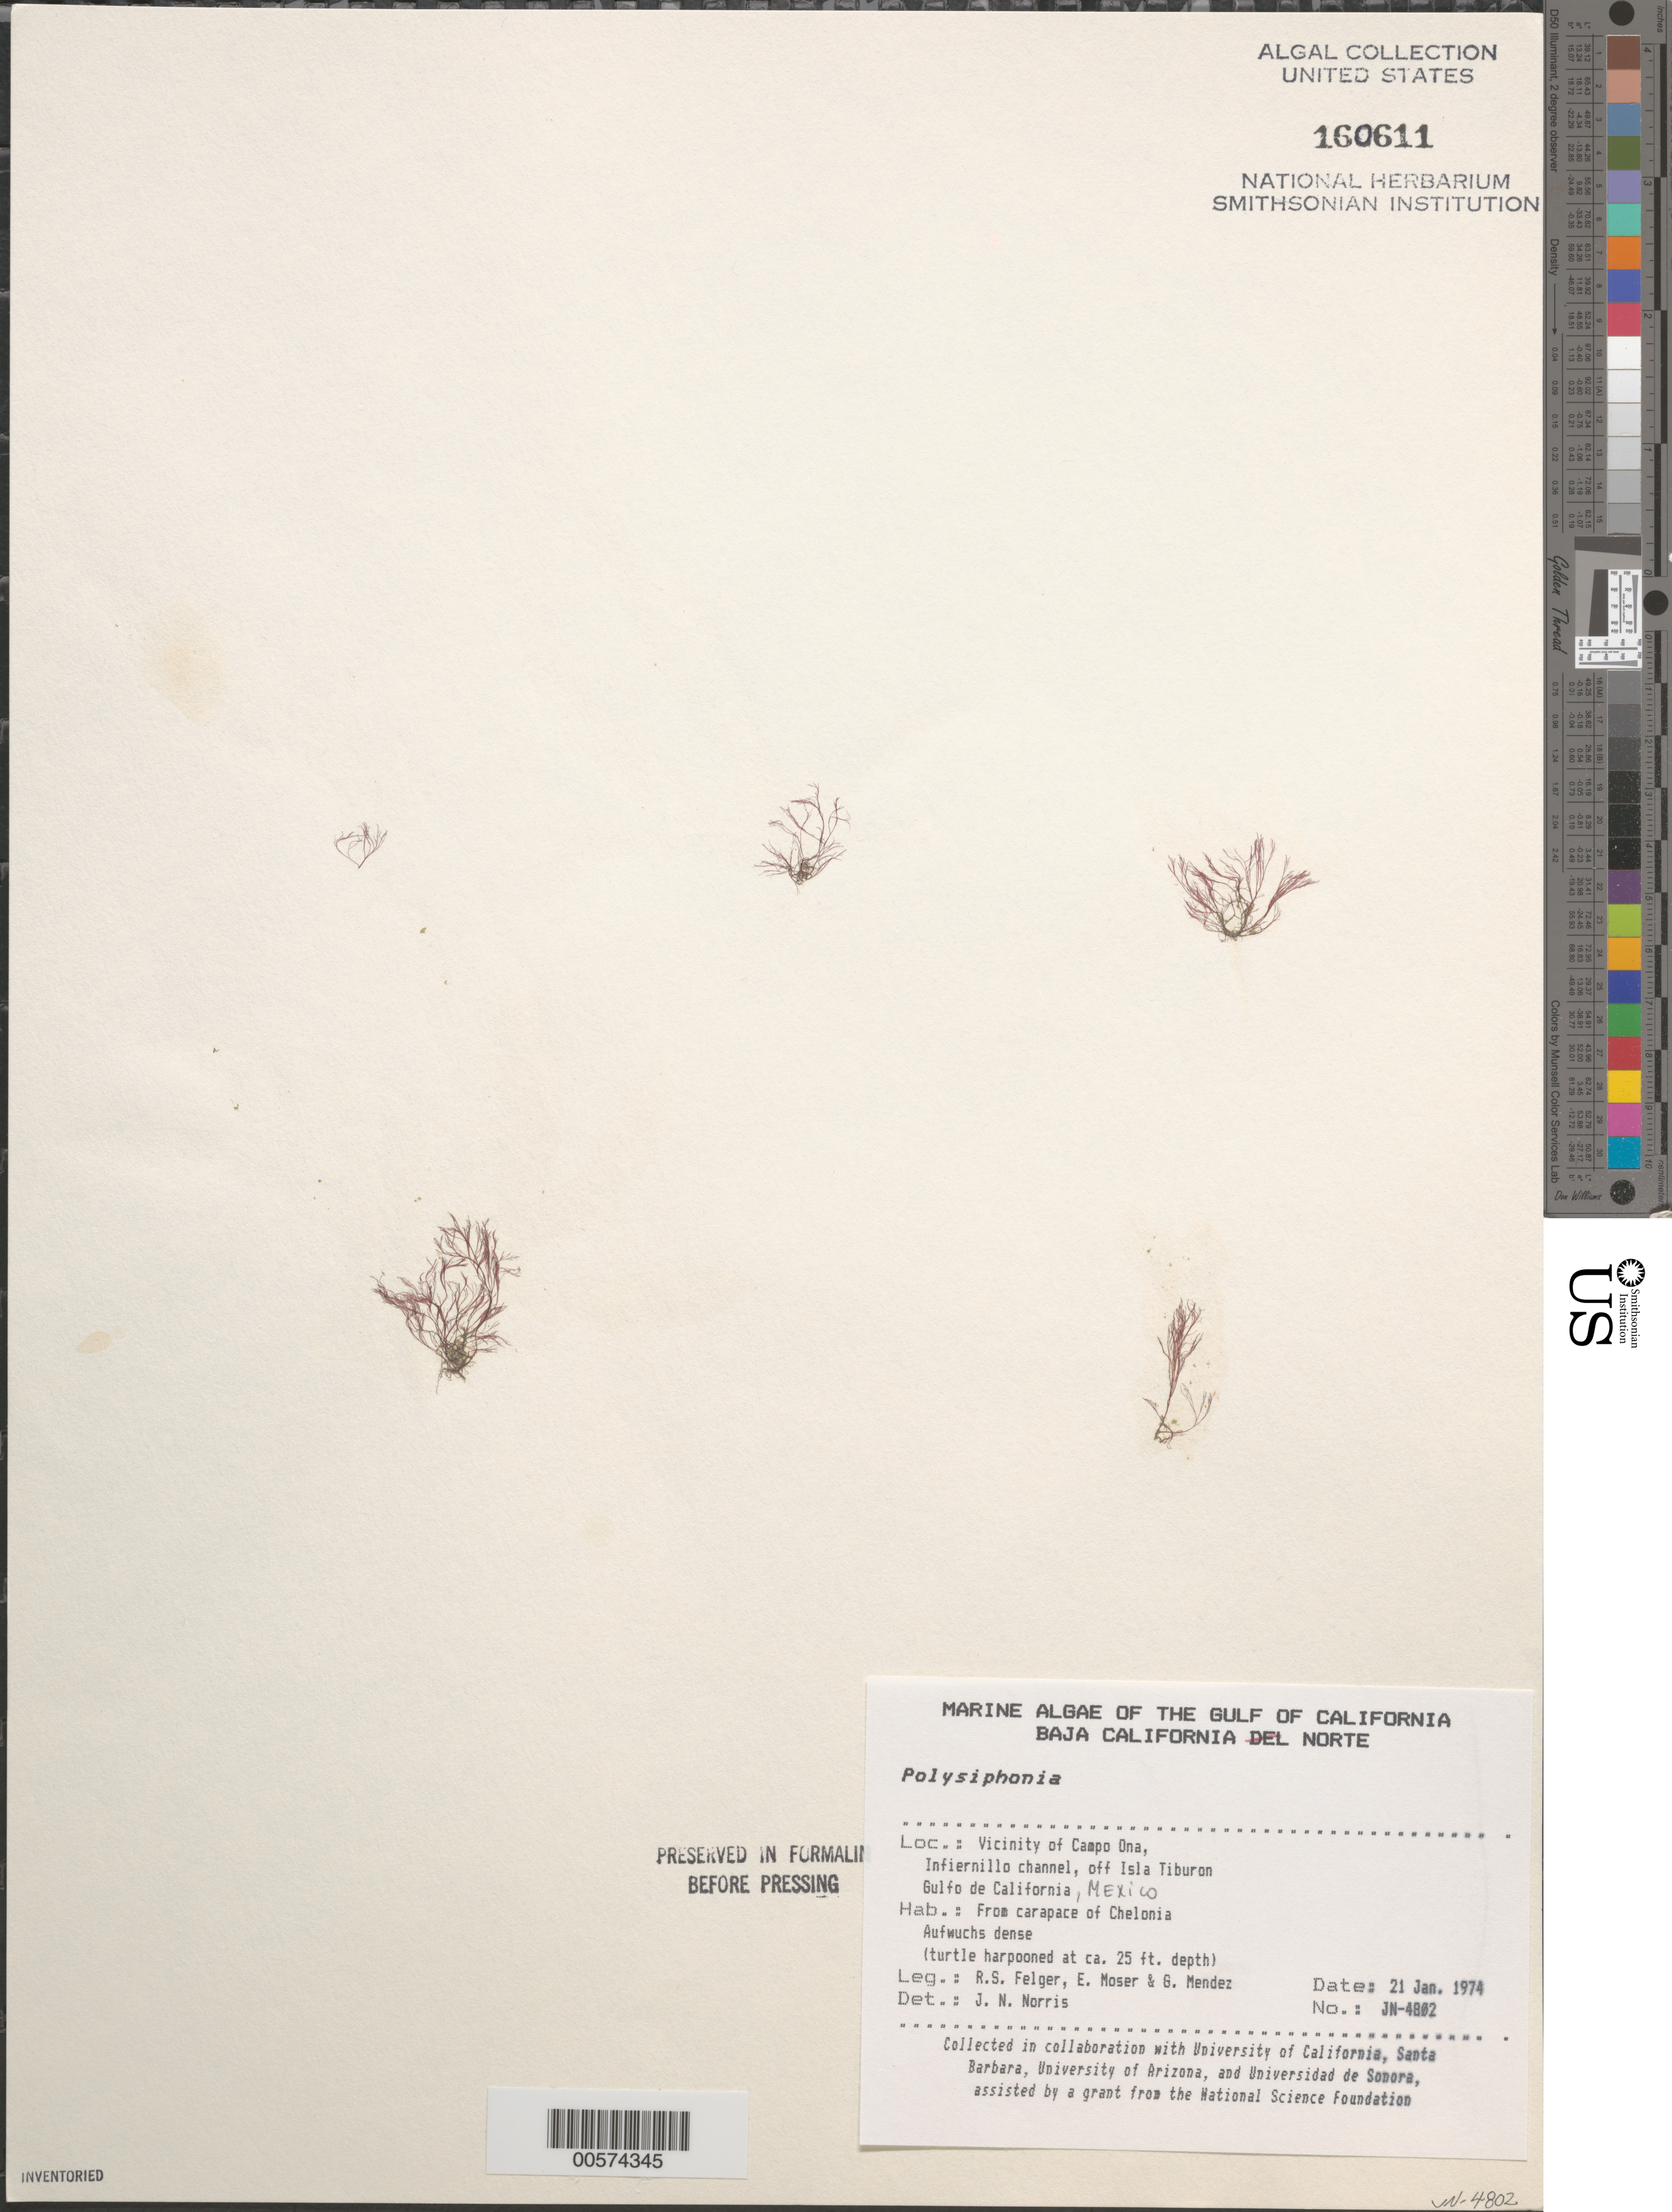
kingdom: Plantae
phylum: Rhodophyta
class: Florideophyceae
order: Ceramiales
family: Rhodomelaceae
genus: Polysiphonia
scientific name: Polysiphonia sp.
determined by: Norris, James N.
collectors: R. S. Felger, E. Moser & G. Mendez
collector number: JN-4802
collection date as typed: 21 Jan 1974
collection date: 1974-01-21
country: Mexico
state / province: Baja California Norte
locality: Campo Ono area, Infiernillo Channel, off Isla Tiburon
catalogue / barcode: US 160611